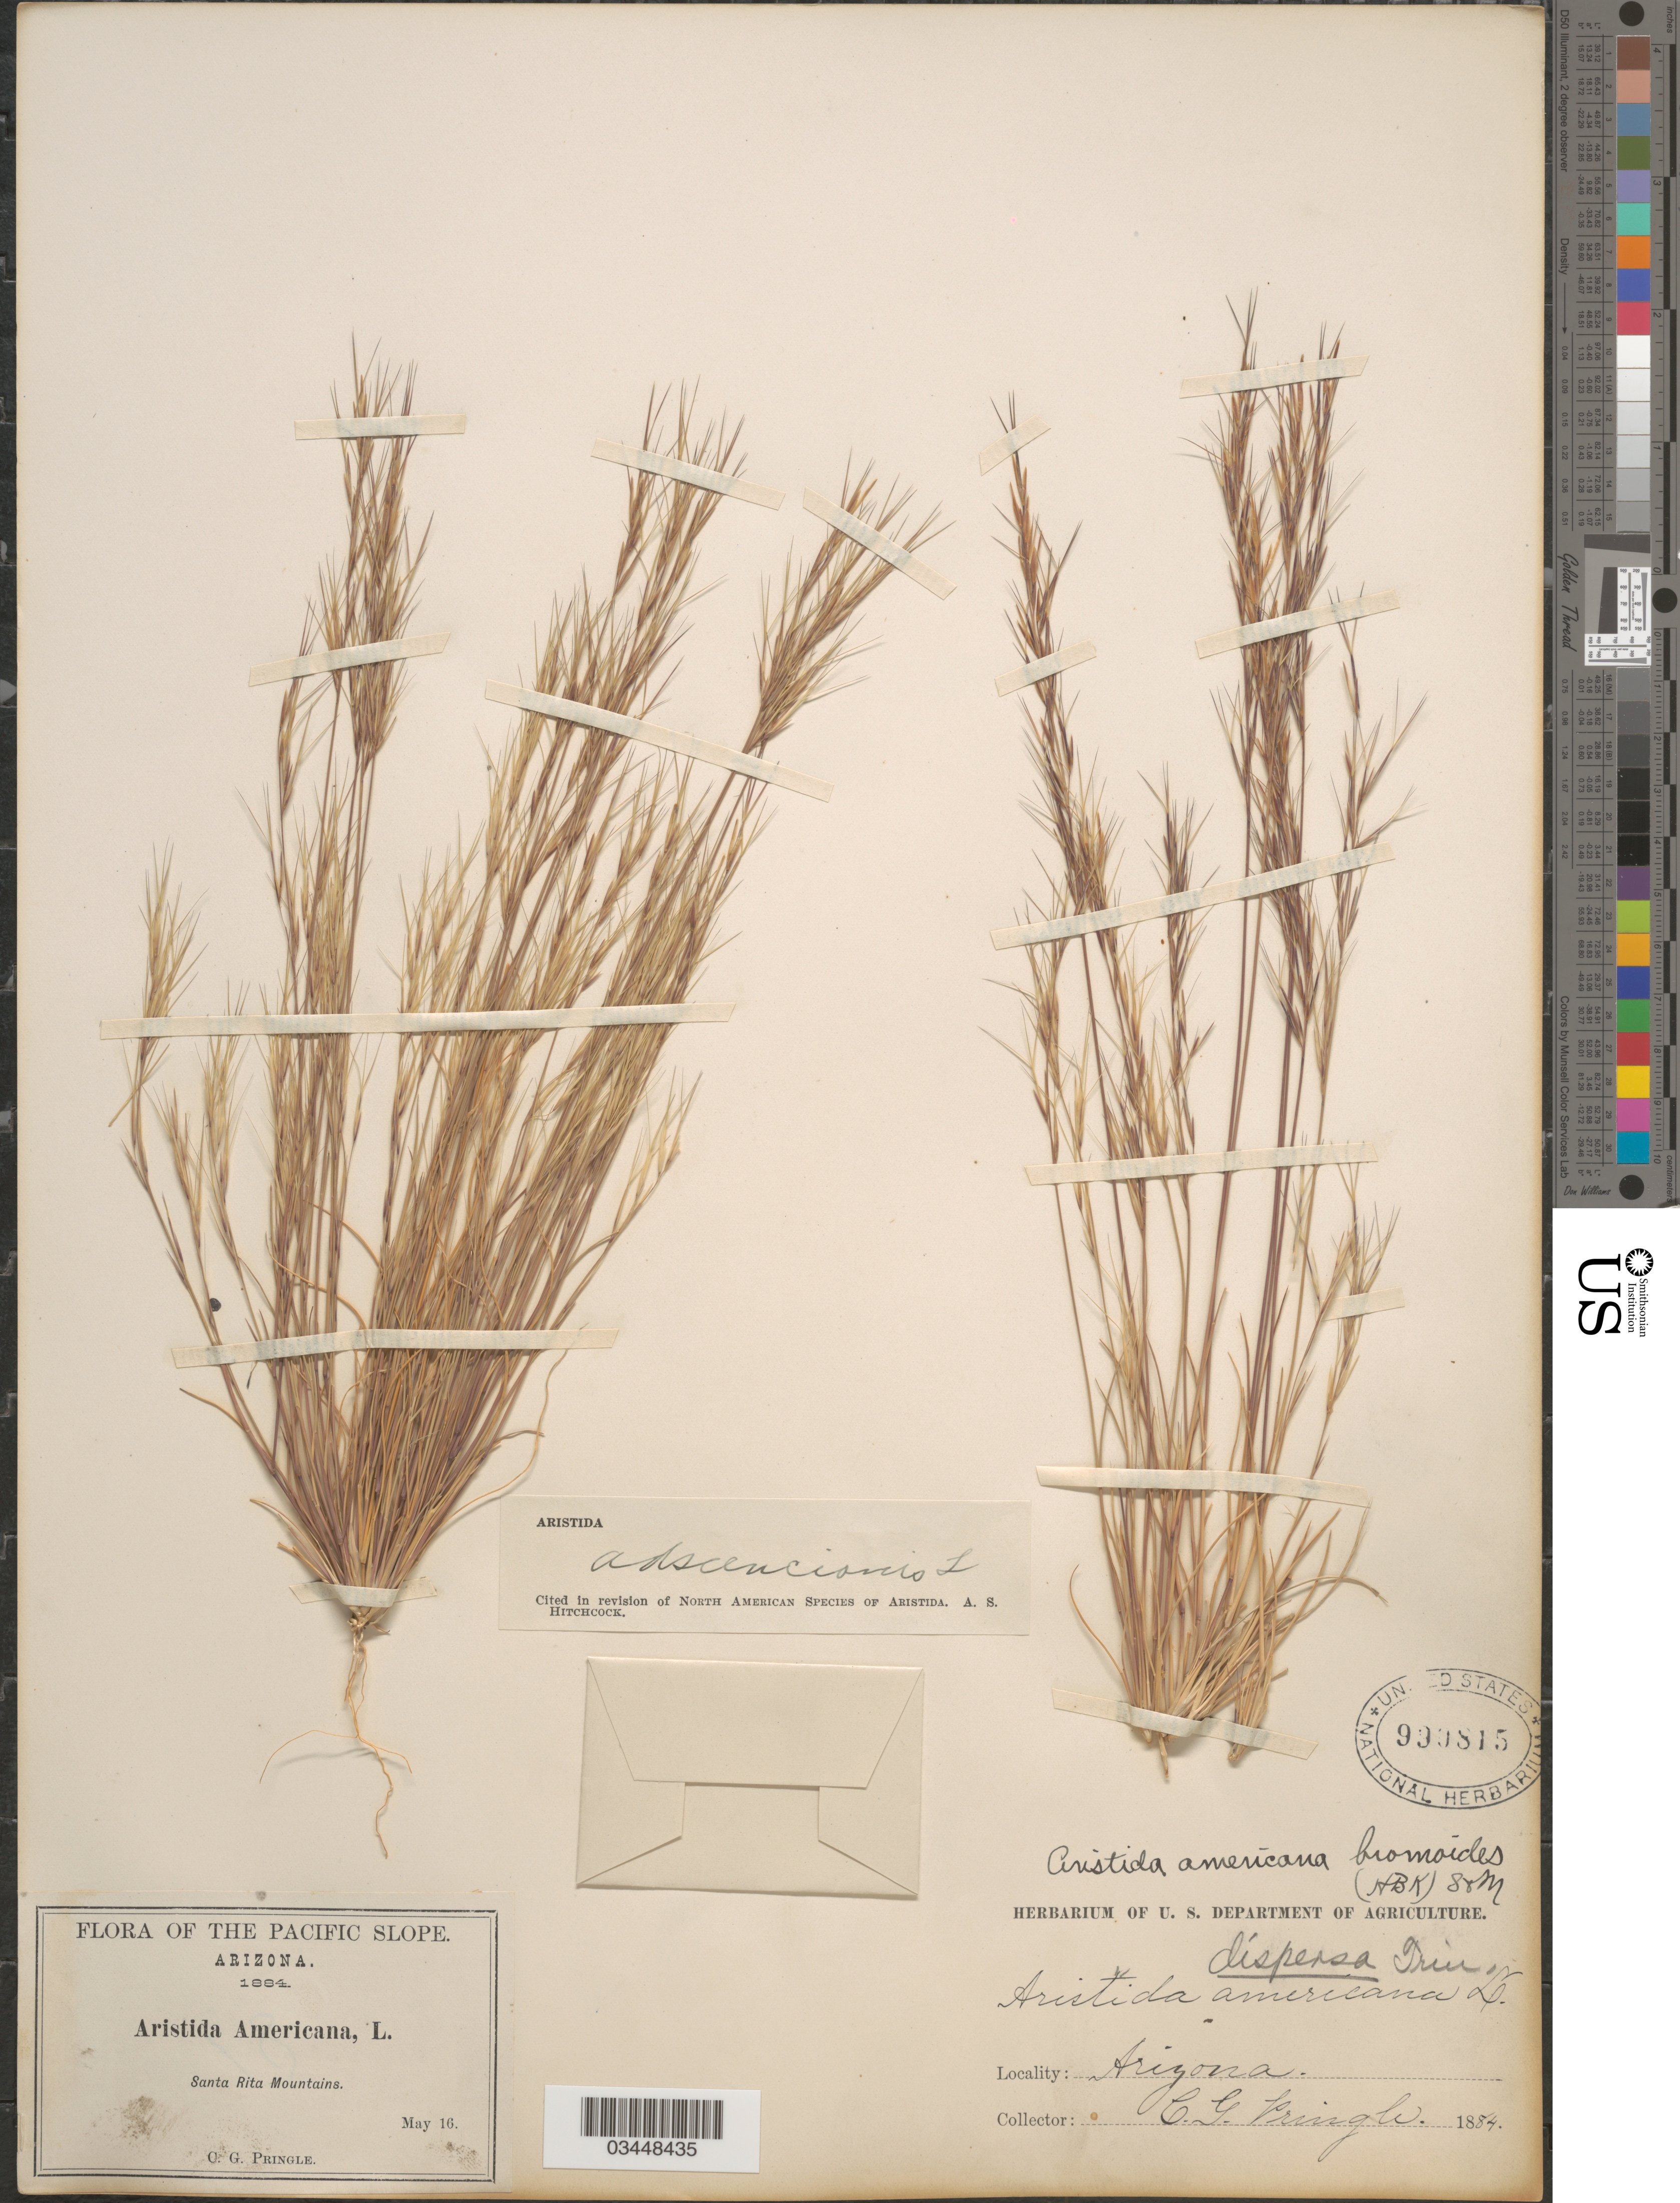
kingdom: Plantae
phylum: Tracheophyta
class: Liliopsida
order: Poales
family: Poaceae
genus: Aristida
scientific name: Aristida adscensionis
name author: L.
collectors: C. G. Pringle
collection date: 1884-05-16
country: United States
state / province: Arizona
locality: Pacific Slope. Santa Rita Mountains.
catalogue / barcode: US 990815